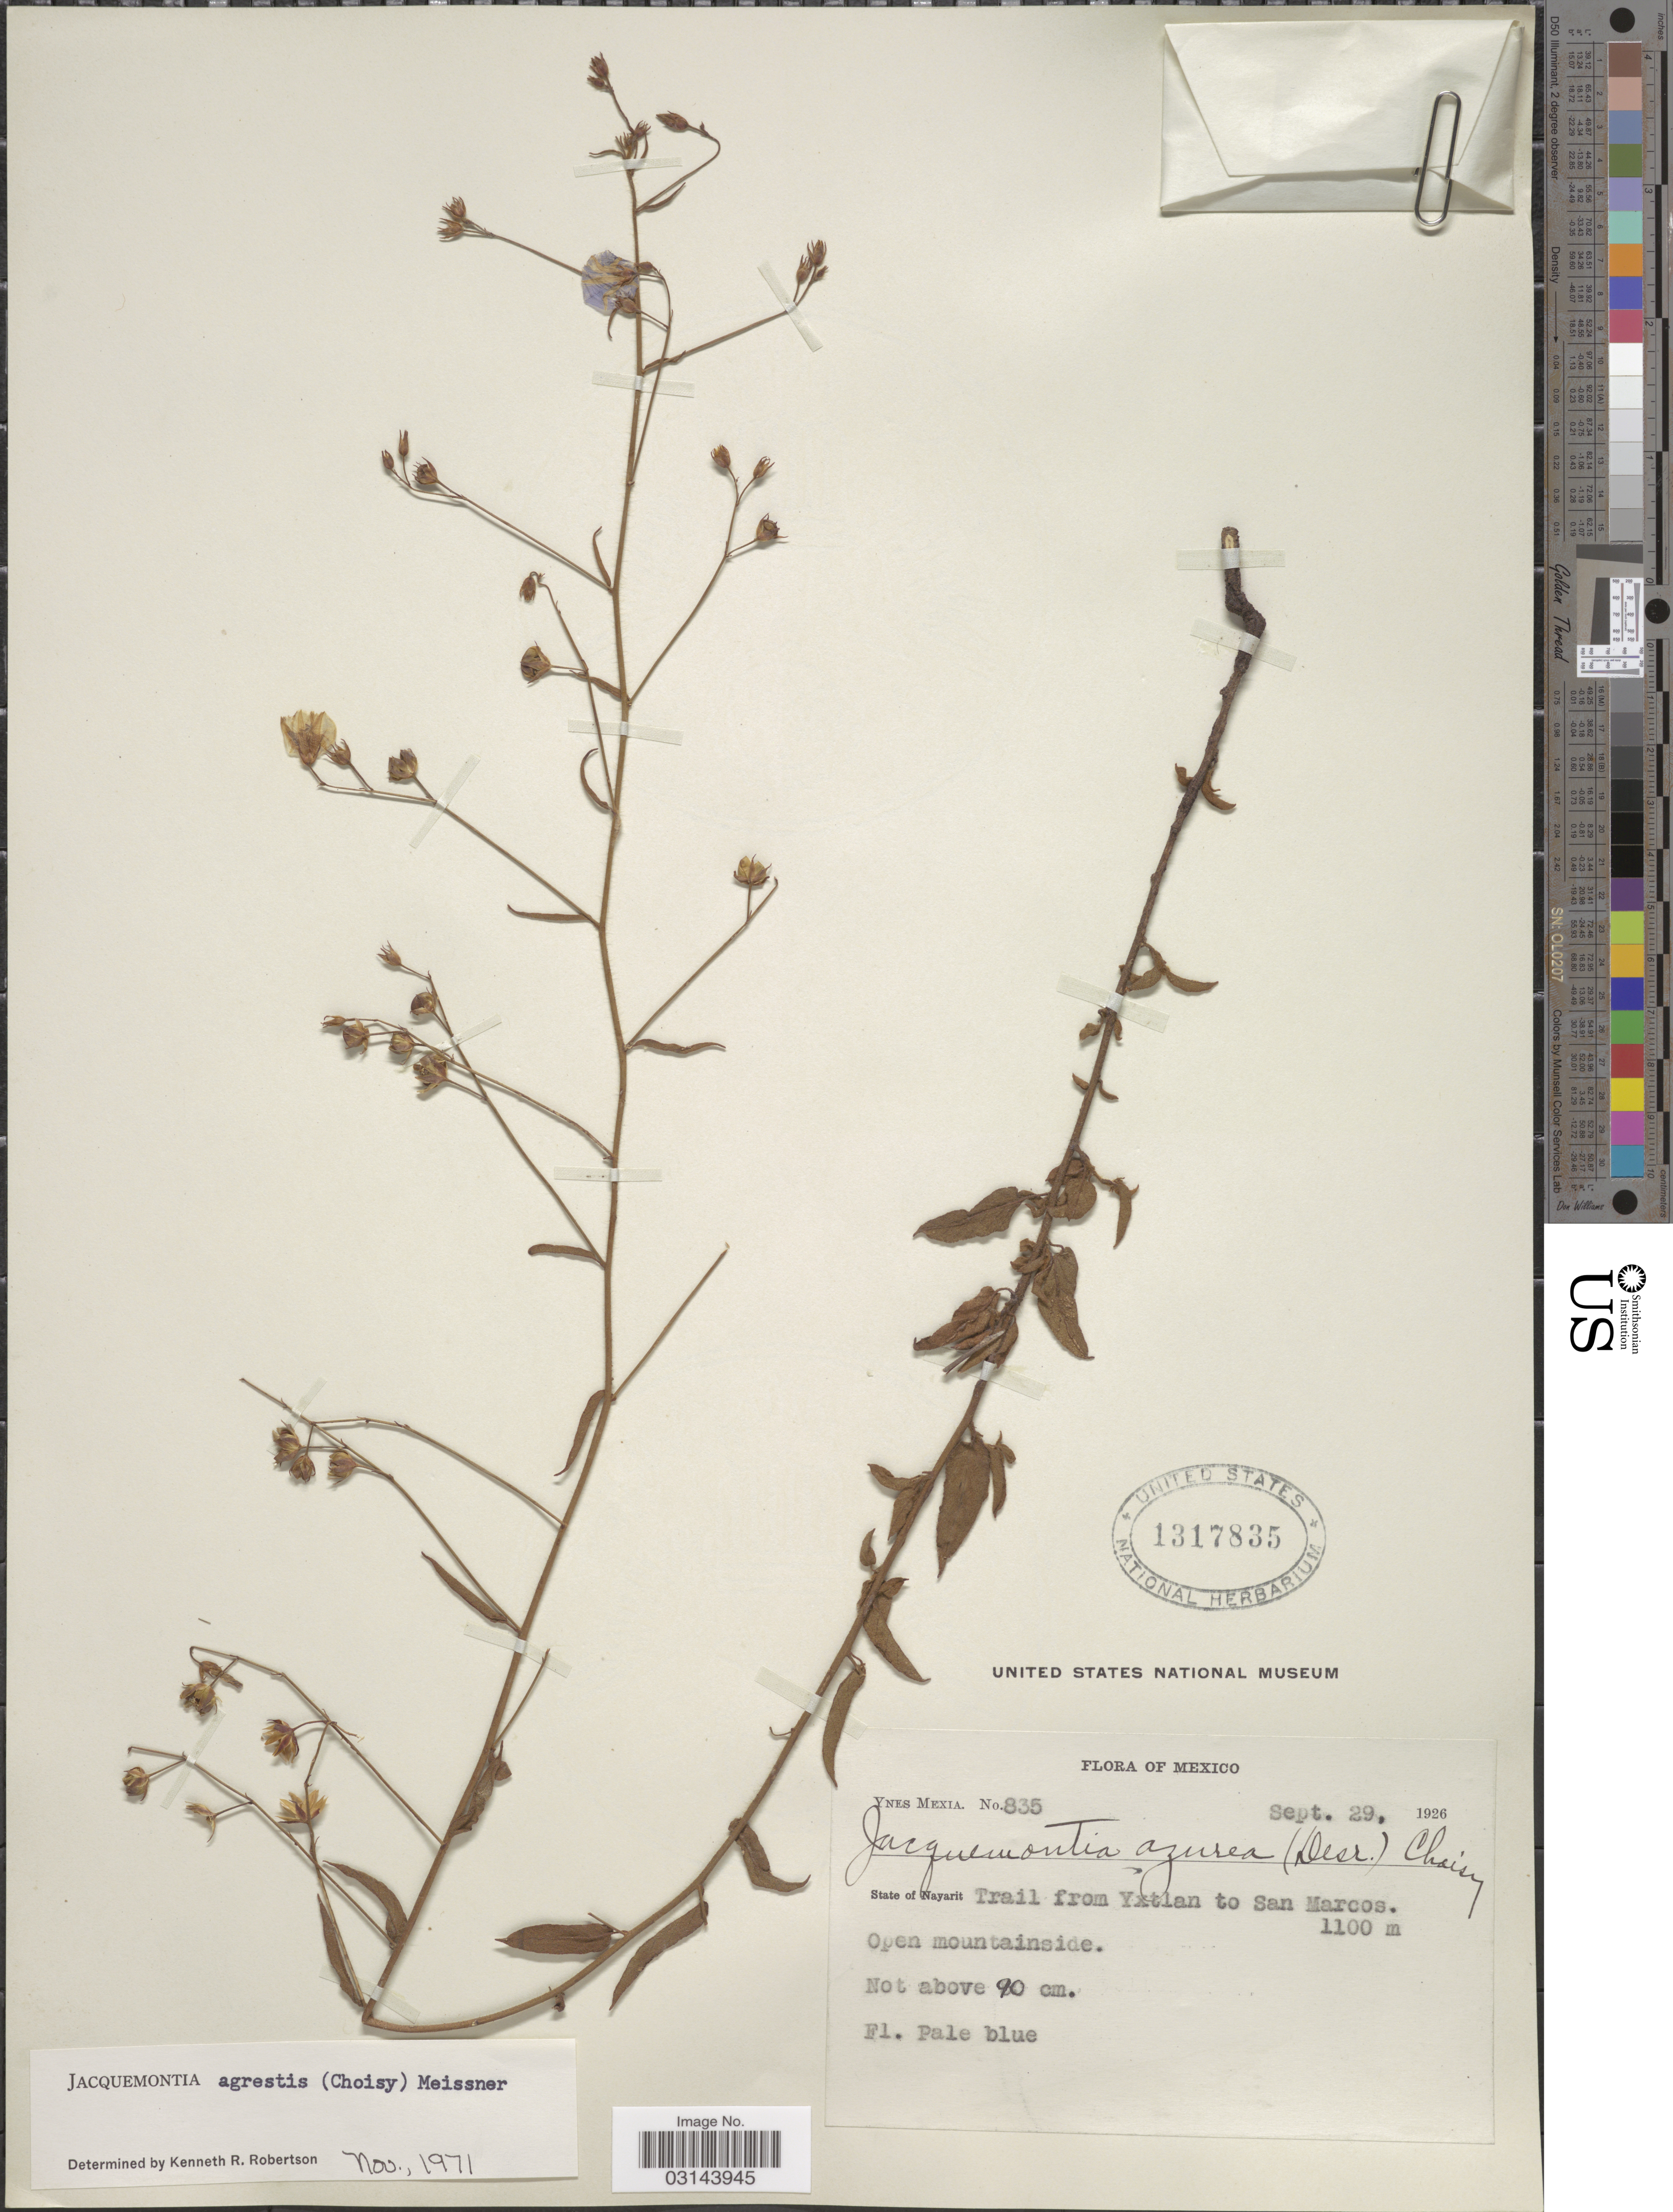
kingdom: Plantae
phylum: Tracheophyta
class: Magnoliopsida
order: Solanales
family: Convolvulaceae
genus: Jacquemontia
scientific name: Jacquemontia agrestis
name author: (Mart. ex Choisy) Meisn.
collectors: Y. Mexia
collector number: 835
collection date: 1926-09-29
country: Mexico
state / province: Nayarit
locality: State of Nayarit. Trail from Yxtlan to San Marcos.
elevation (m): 1100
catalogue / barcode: US 1317835